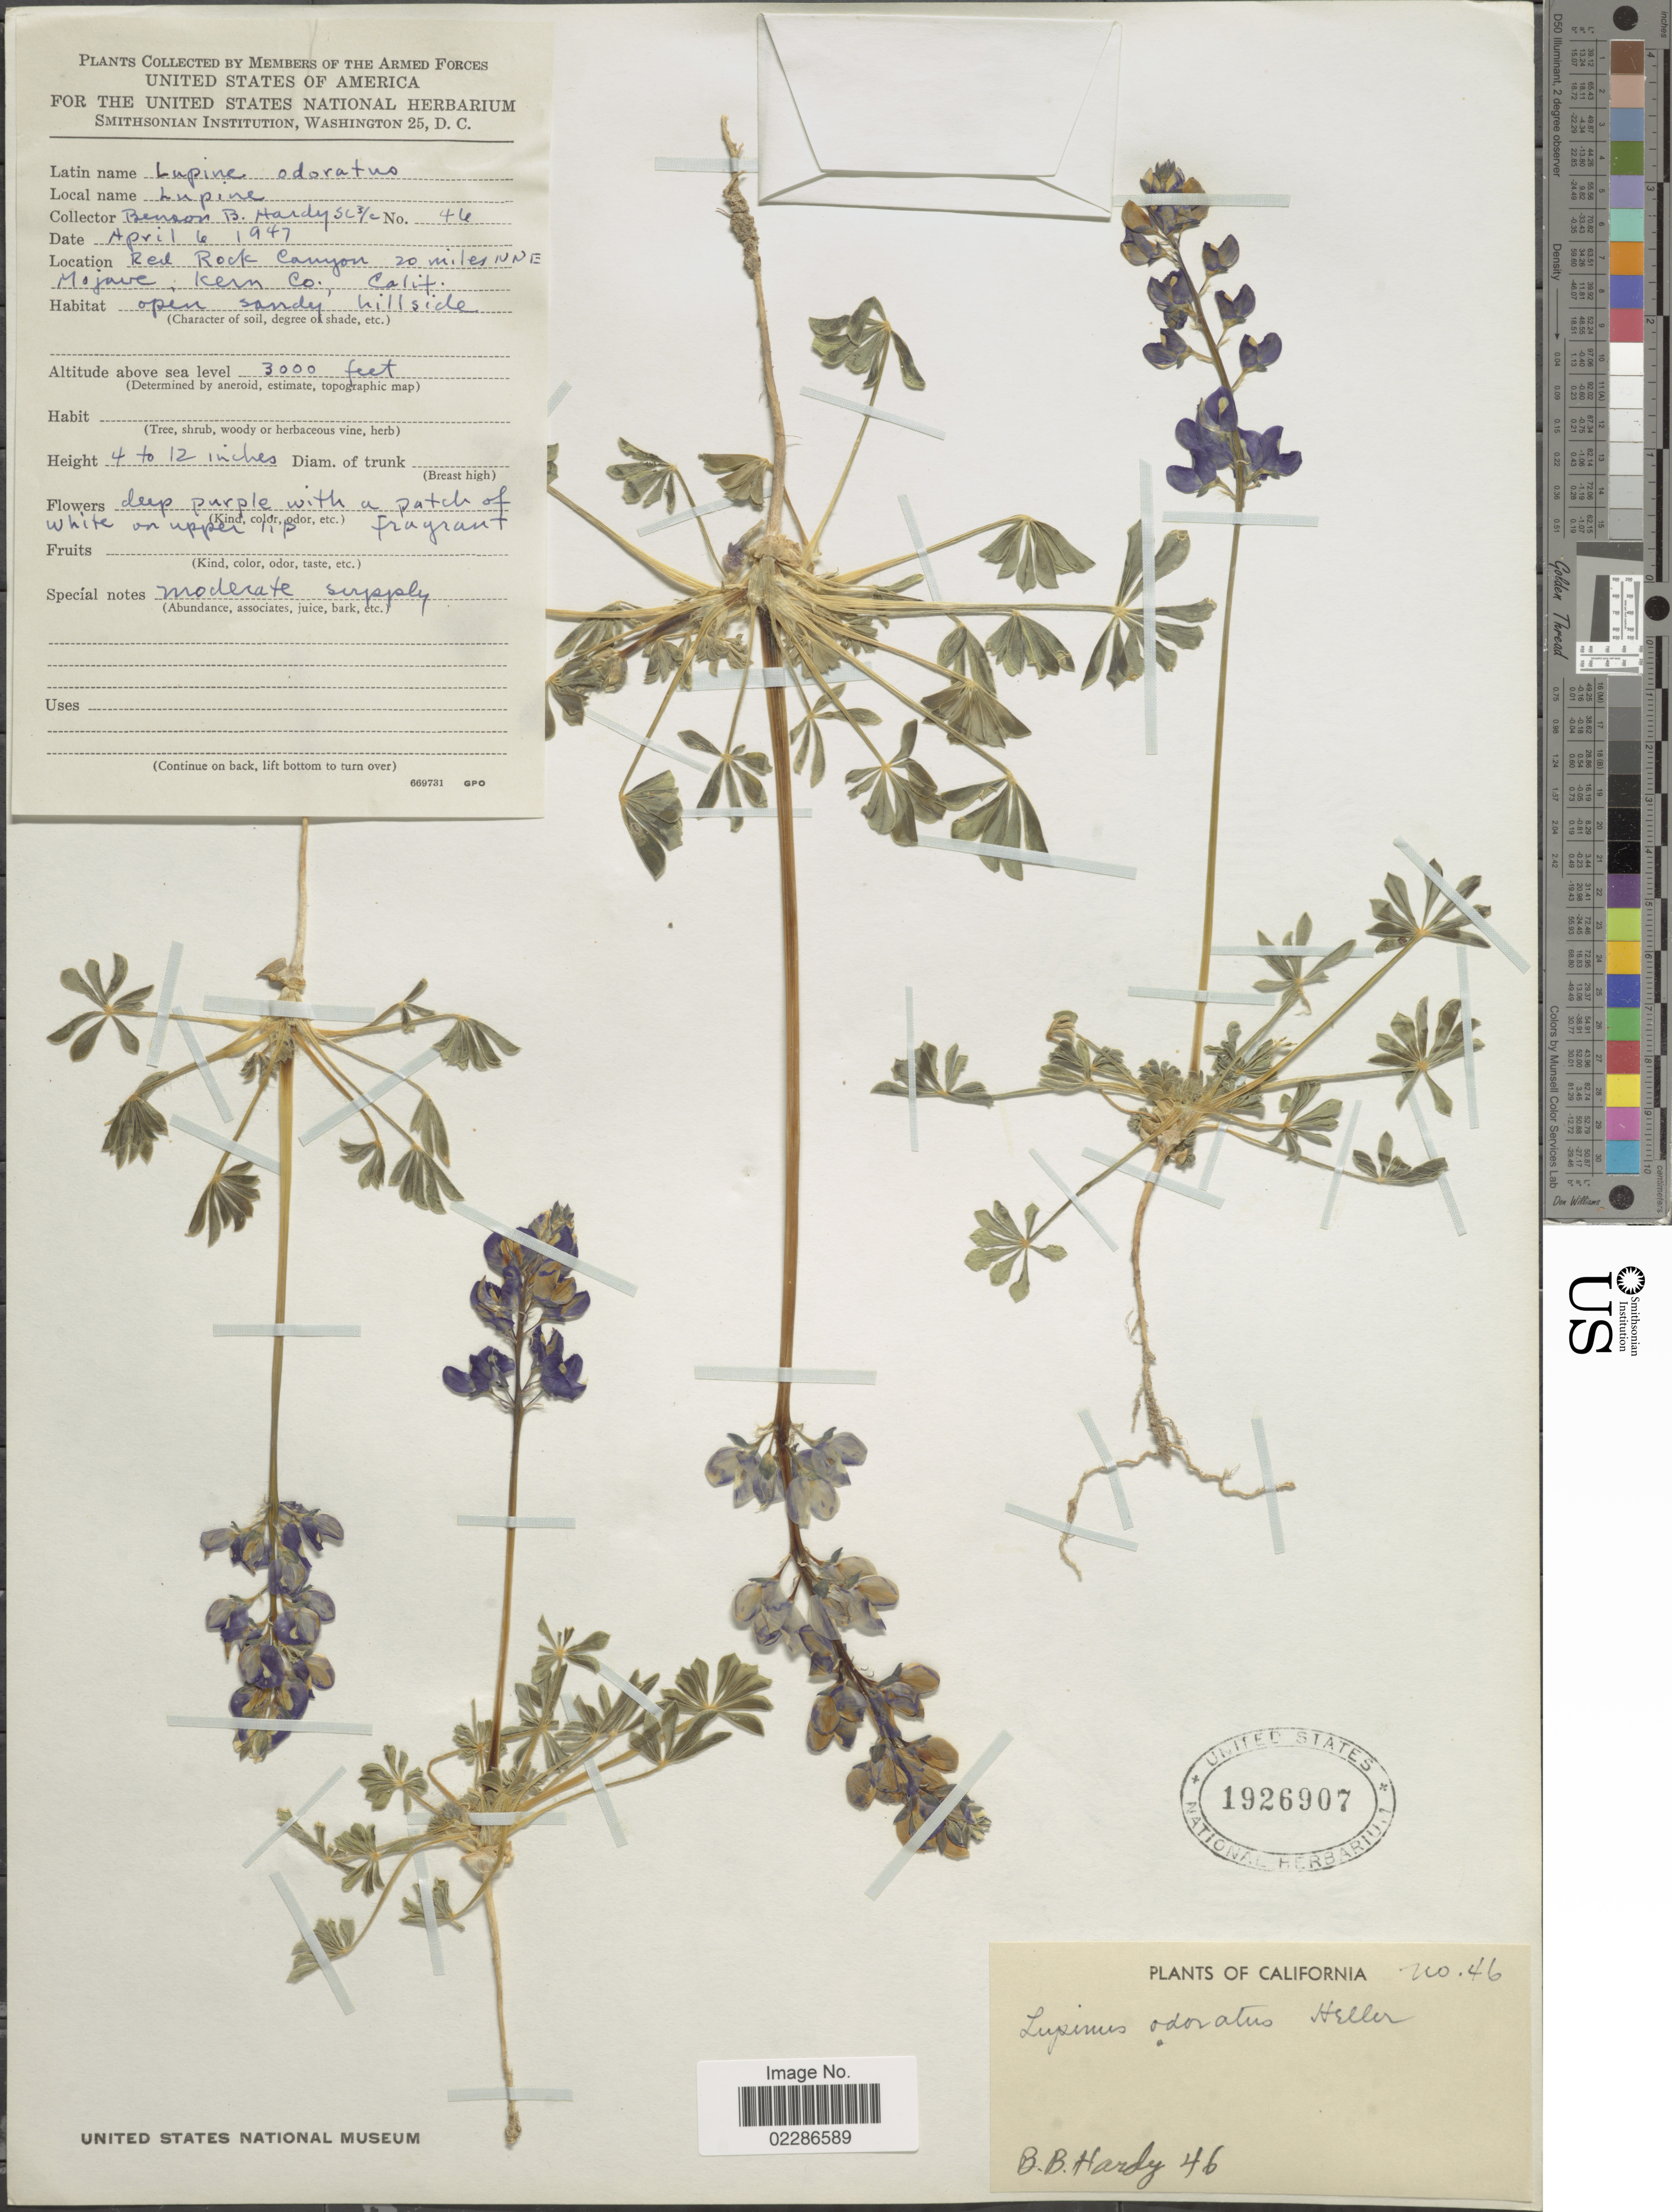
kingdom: Plantae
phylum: Tracheophyta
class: Magnoliopsida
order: Fabales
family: Fabaceae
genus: Lupinus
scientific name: Lupinus odoratus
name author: A. Heller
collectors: B. Hardy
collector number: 46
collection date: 1947-04-16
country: United States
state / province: California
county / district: Kern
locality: Red Rock Canyon 20 miles NNE Mojave; Kern Co, open sande hillside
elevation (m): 914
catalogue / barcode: US 1926907